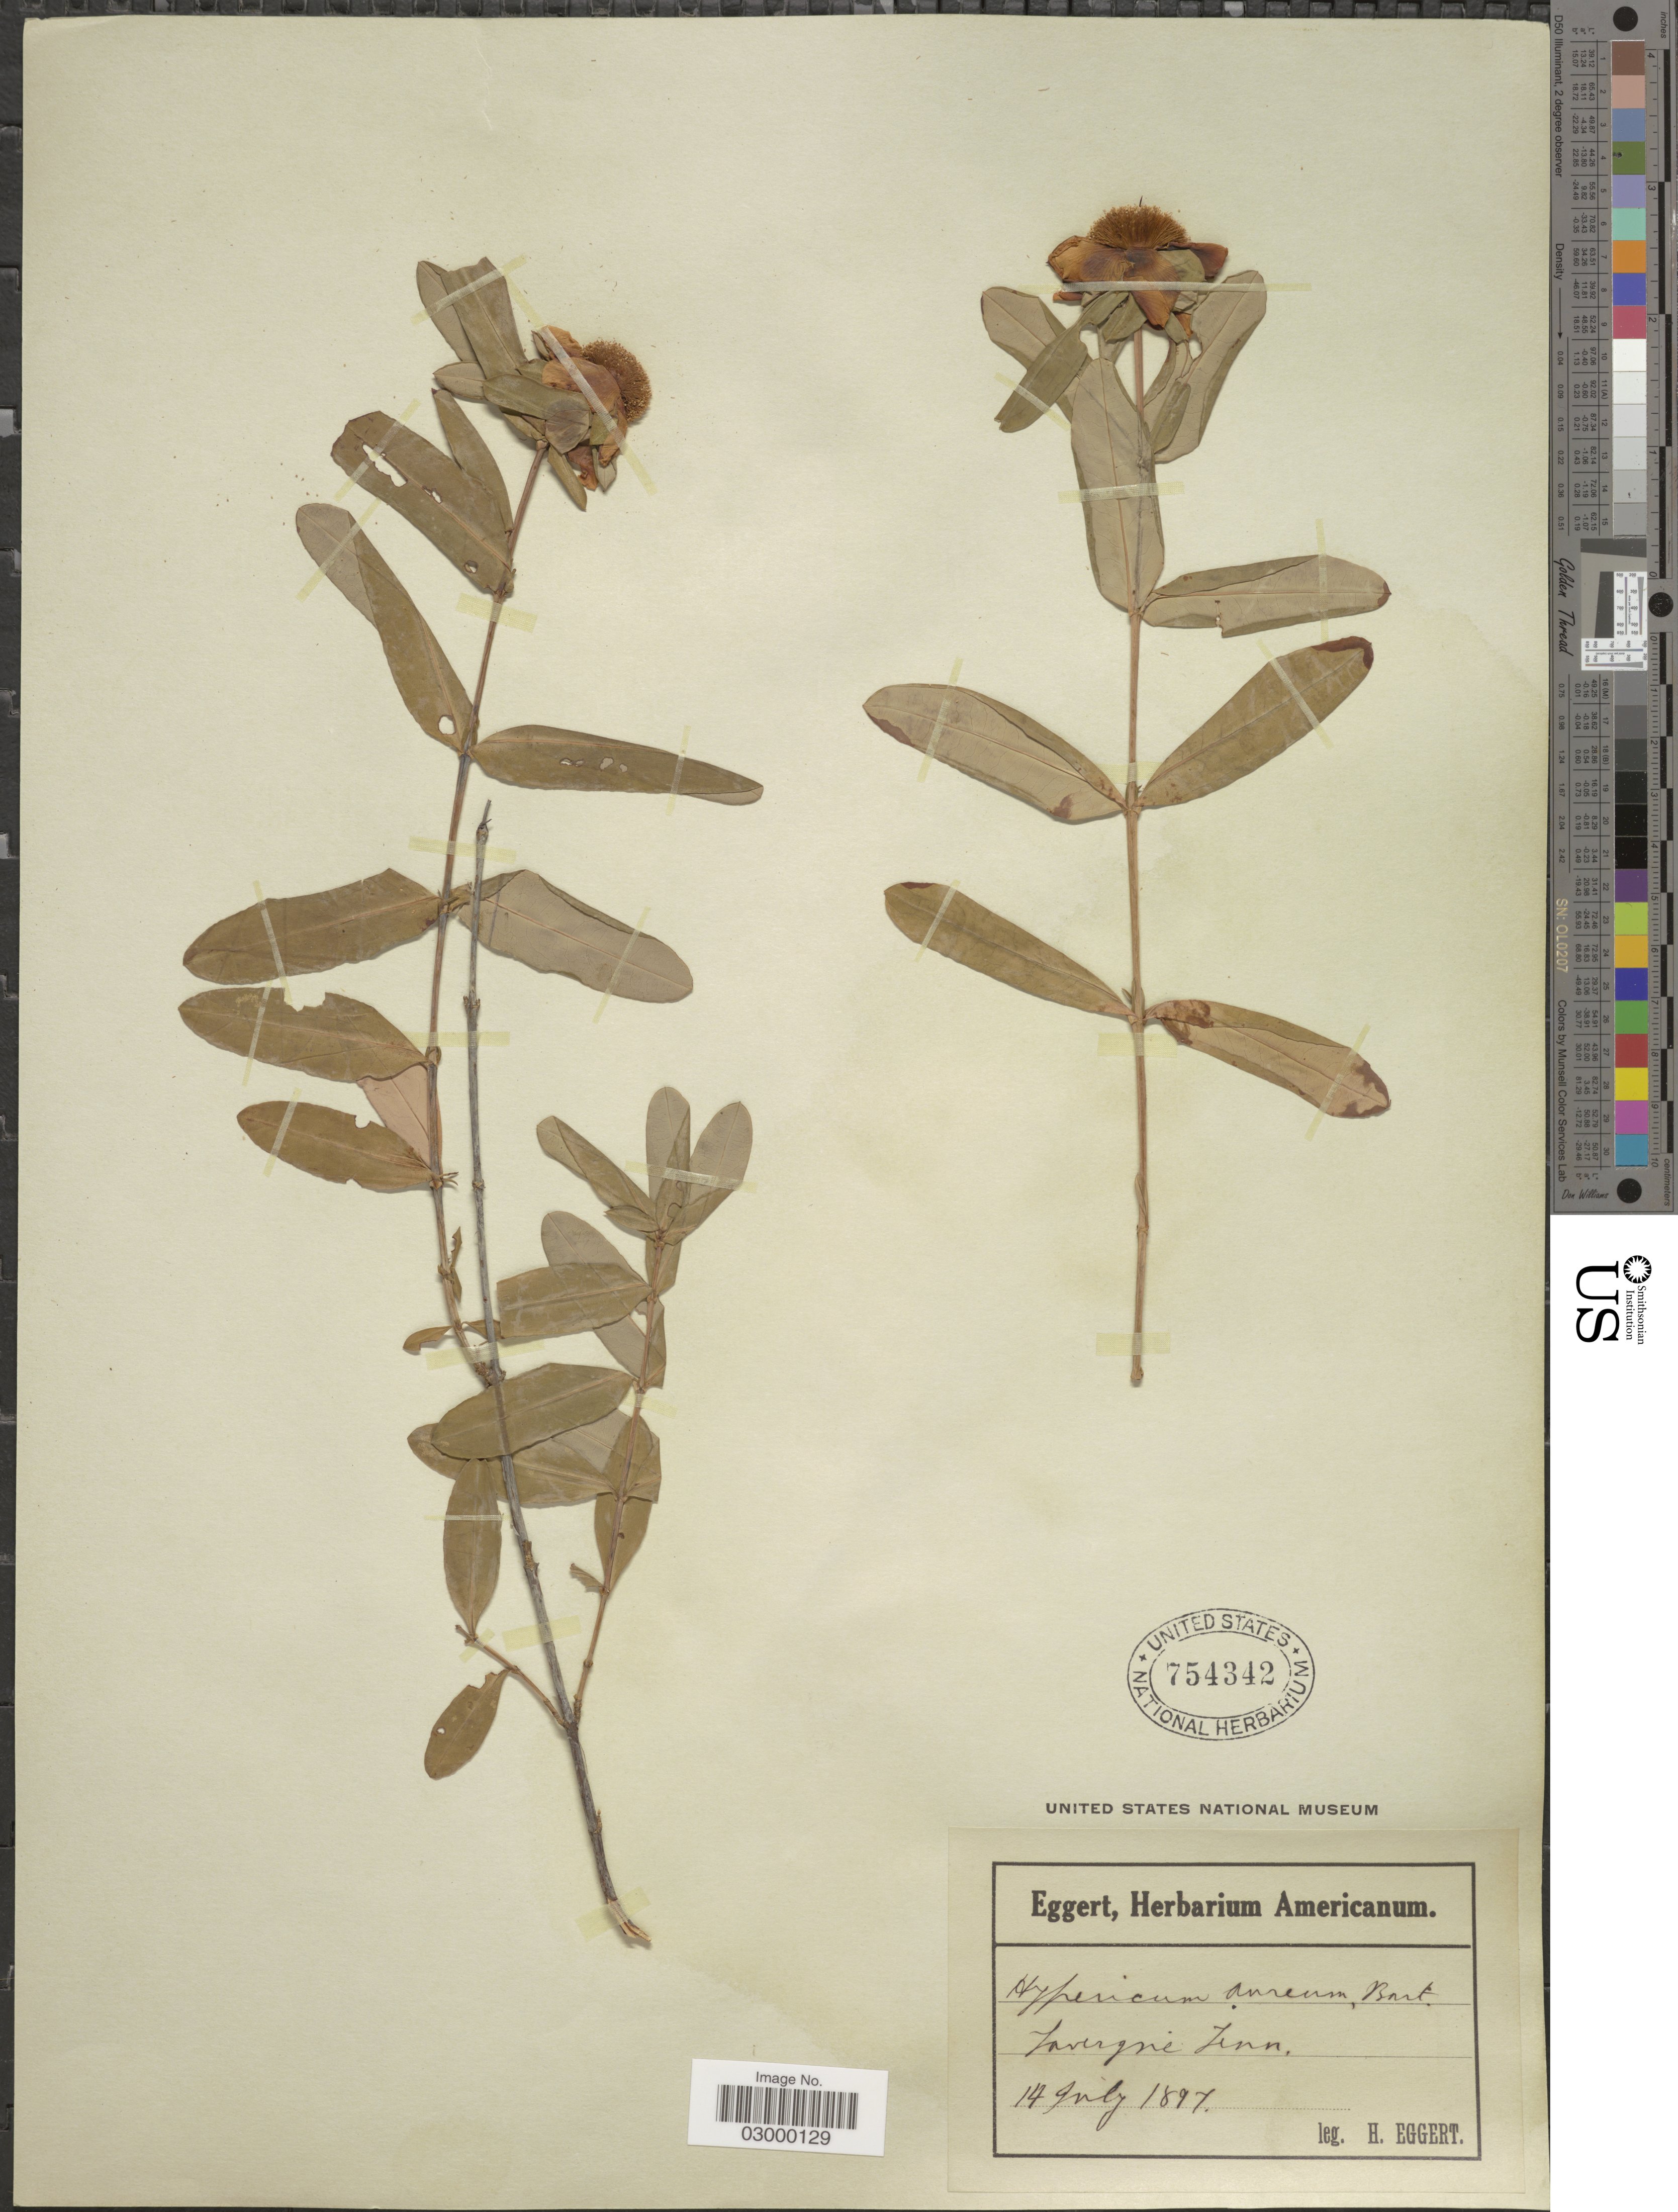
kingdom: Plantae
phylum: Tracheophyta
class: Magnoliopsida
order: Malpighiales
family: Hypericaceae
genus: Hypericum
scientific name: Hypericum aureum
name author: Lour.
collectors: H. Eggert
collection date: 1897-07-14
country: United States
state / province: Tennessee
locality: Lavergni.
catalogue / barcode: US 754342